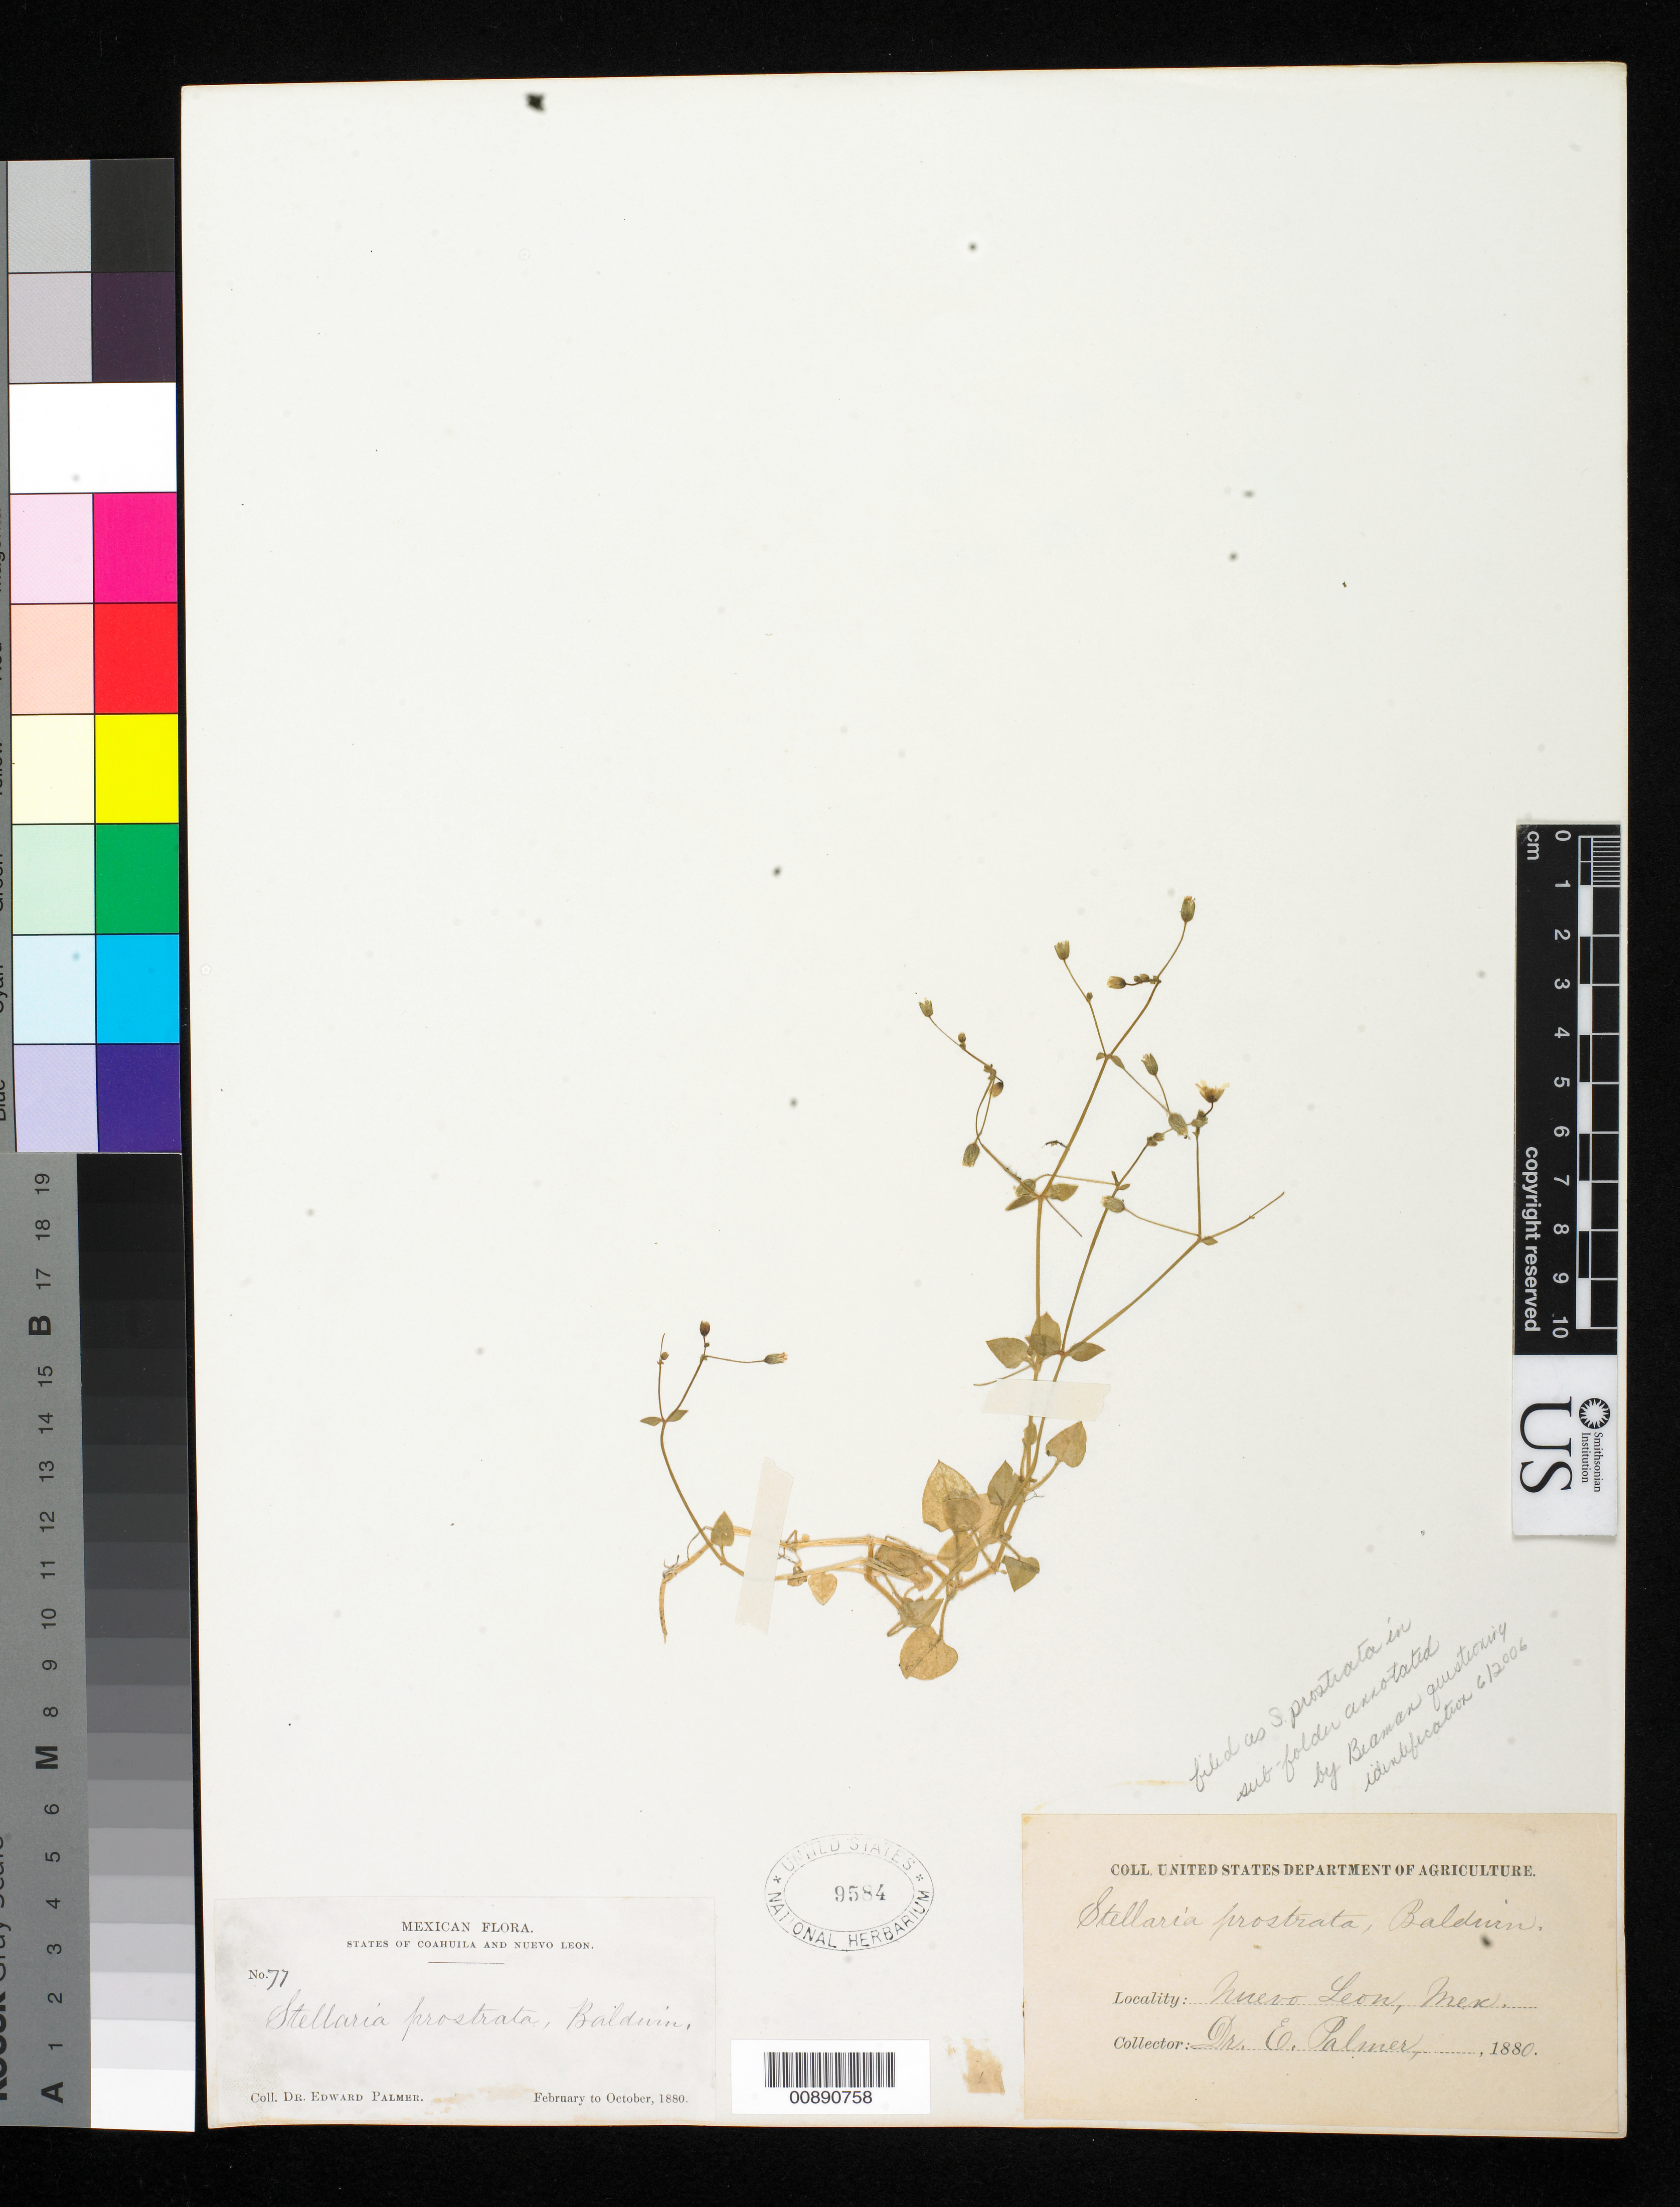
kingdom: Plantae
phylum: Tracheophyta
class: Magnoliopsida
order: Caryophyllales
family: Caryophyllaceae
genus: Stellaria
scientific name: Stellaria prostrata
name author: Baldwin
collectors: E. Palmer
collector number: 77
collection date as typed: Feb 1880 to -- Oct 1880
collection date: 1880-02/1880-10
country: Mexico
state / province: Nuevo León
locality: Nuevo León.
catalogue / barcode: US 9584